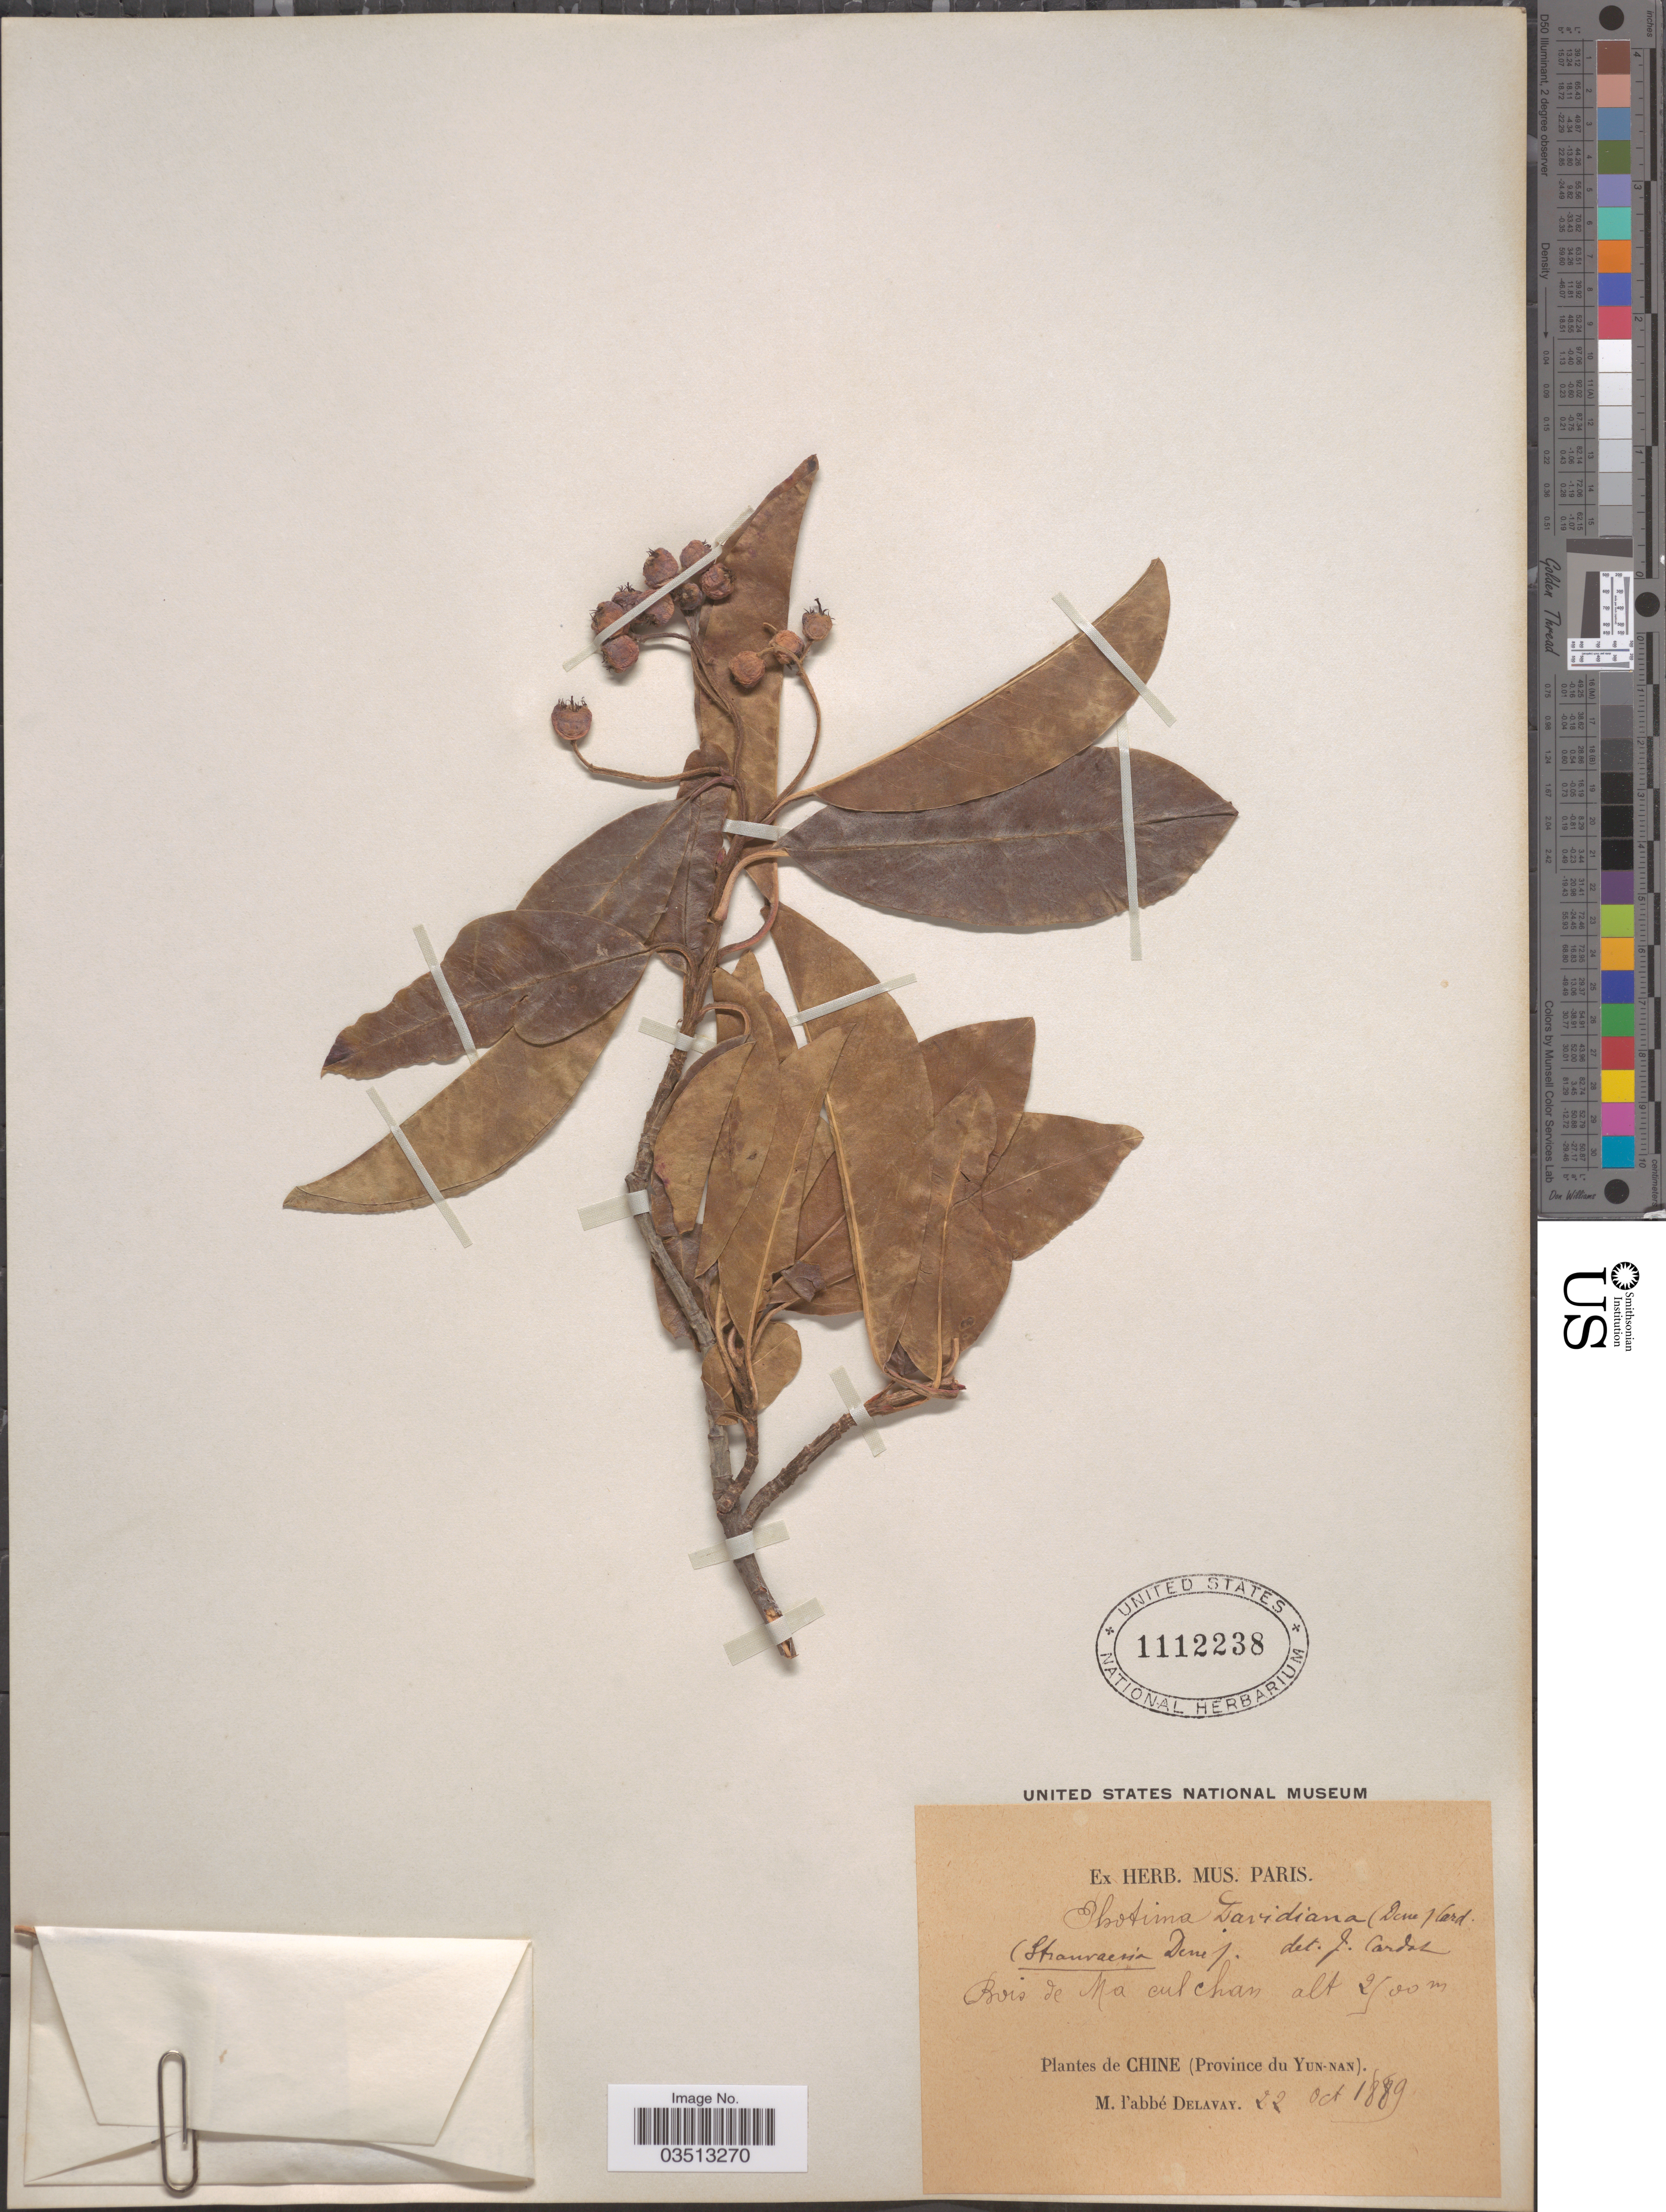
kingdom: Plantae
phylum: Tracheophyta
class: Magnoliopsida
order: Rosales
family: Rosaceae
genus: Stranvaesia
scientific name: Stranvaesia davidiana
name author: Decne.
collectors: P. Delavay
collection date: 1889-10-22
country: China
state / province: Yunnan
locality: Bois de Na [interpreted] cul chan.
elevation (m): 2500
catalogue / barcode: US 1112238